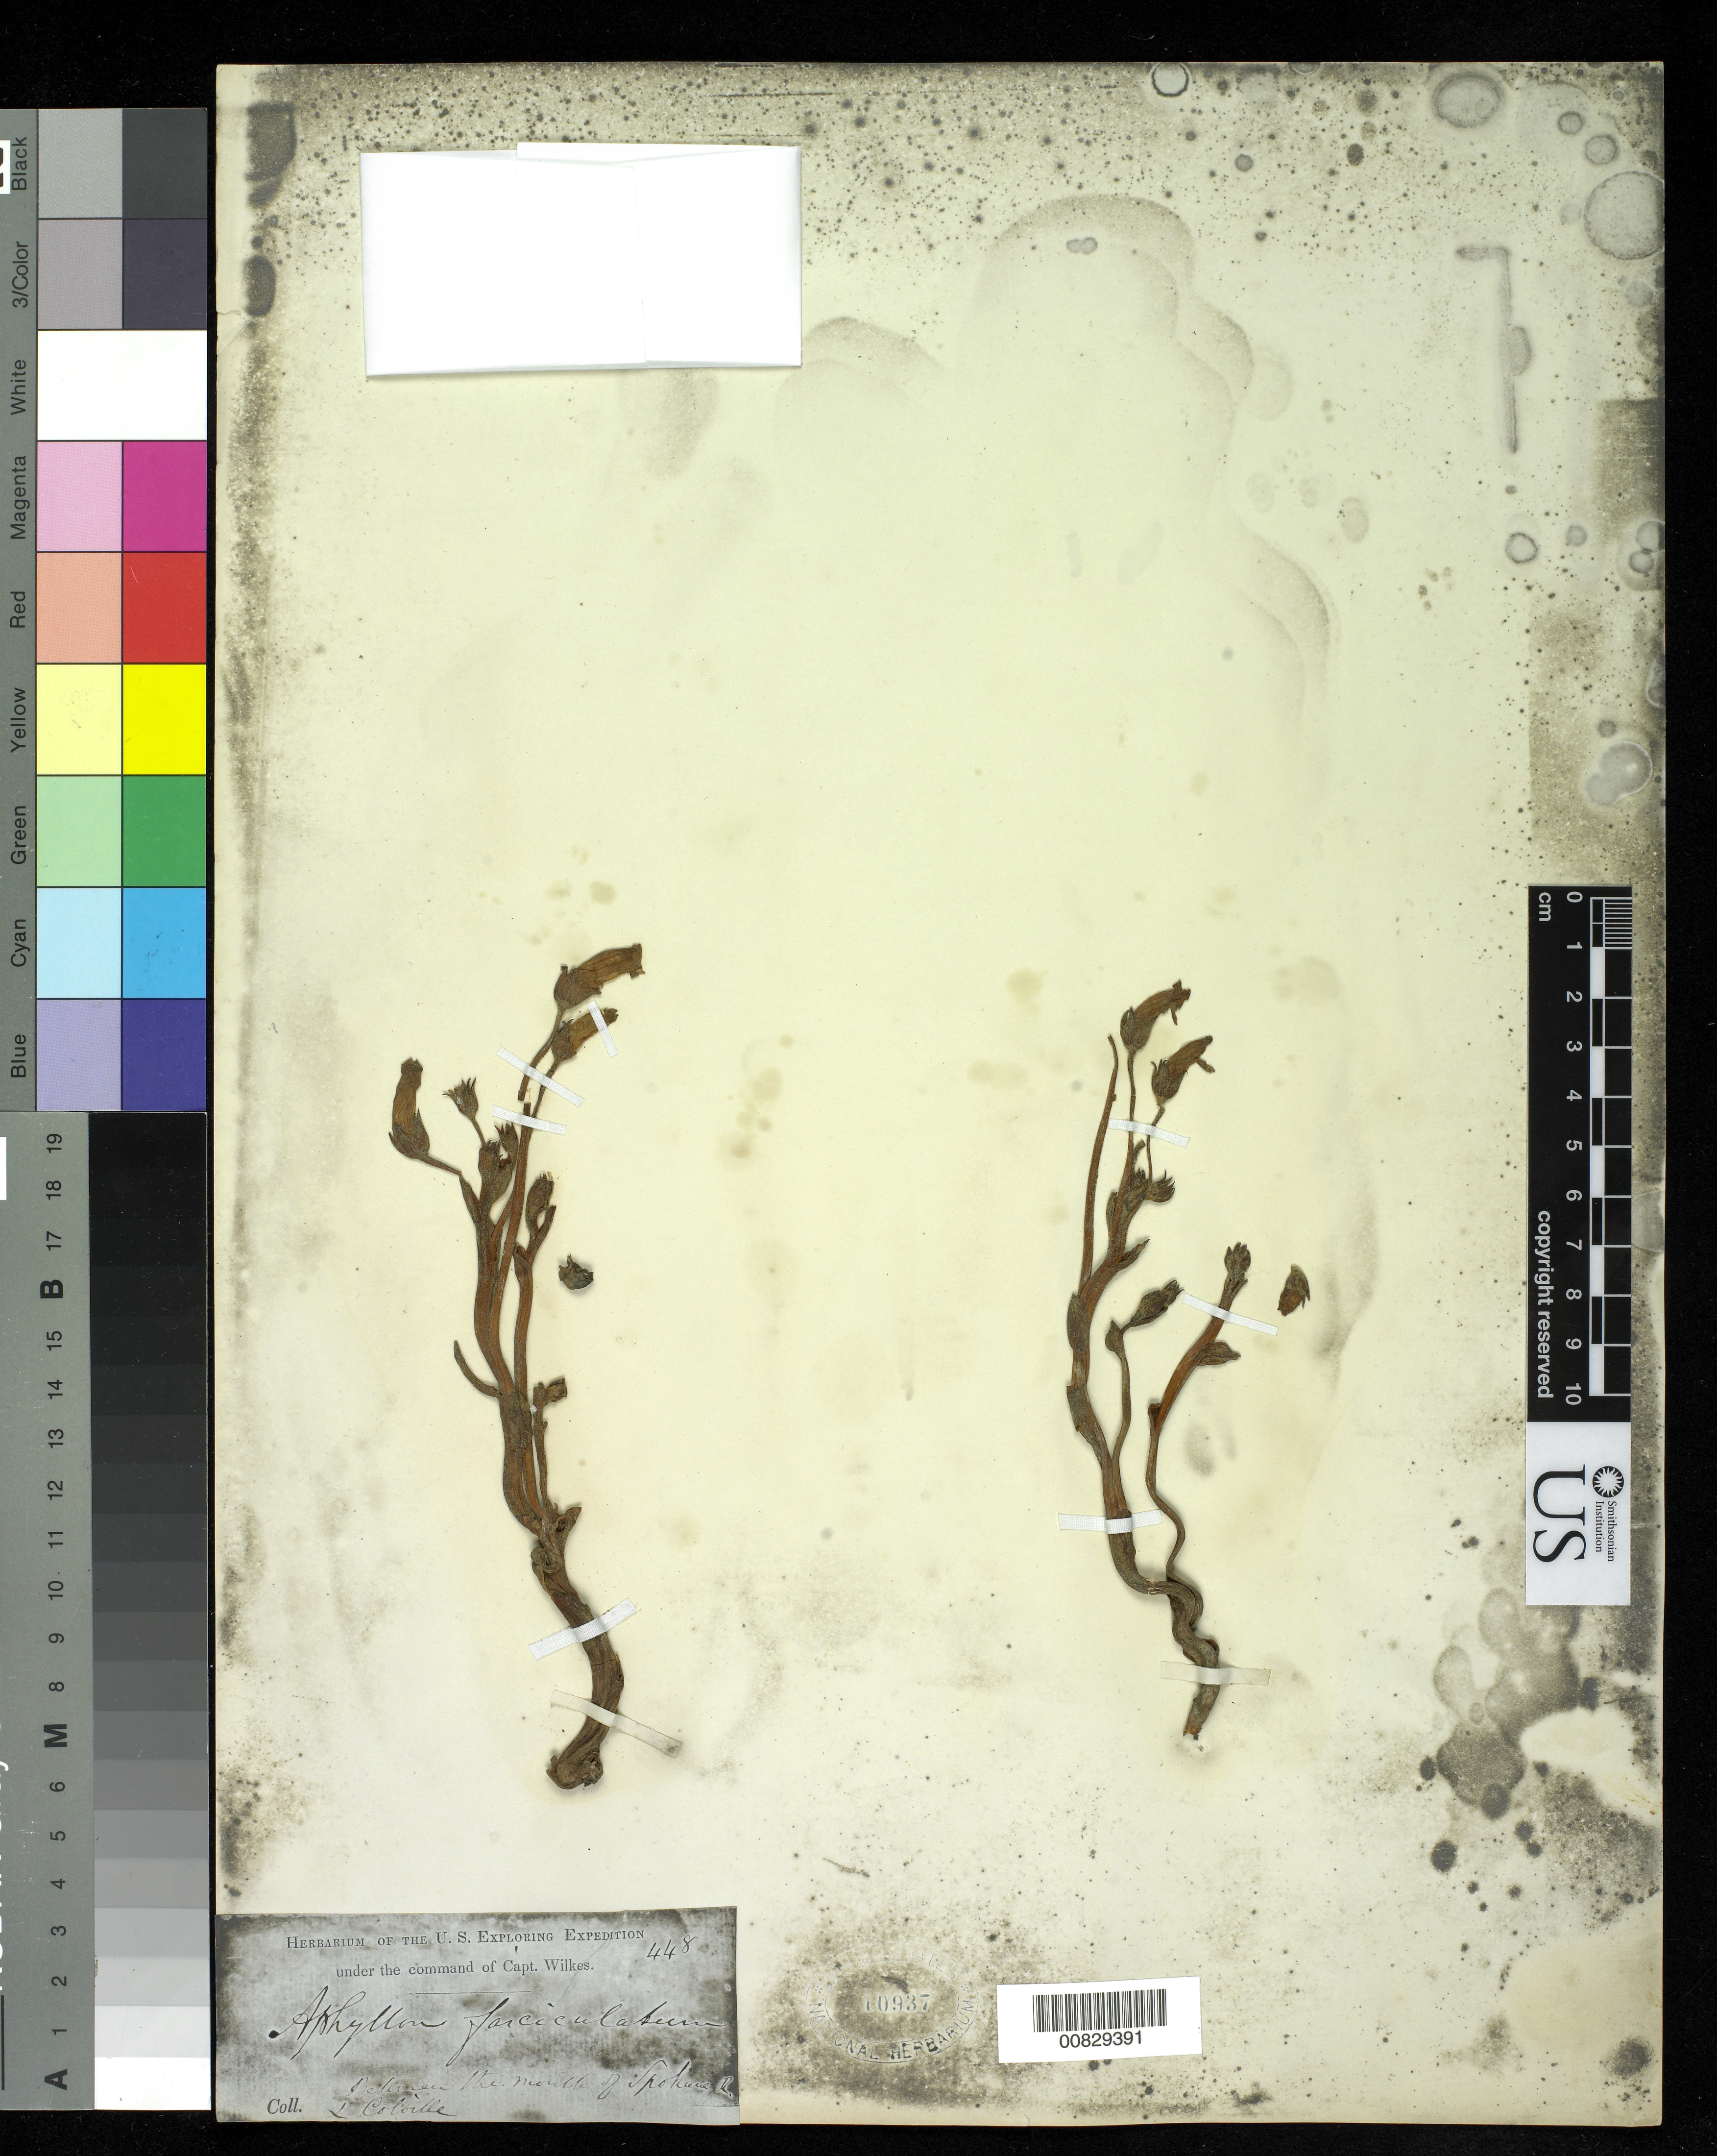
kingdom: Plantae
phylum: Tracheophyta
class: Magnoliopsida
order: Lamiales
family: Orobanchaceae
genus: Orobanche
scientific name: Orobanche fasciculata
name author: Nutt.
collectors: Wilkes Explor. Exped.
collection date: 1838/1842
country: United States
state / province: Washington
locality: Between the mouth of the Spokane R. & Colville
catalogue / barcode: US 10937